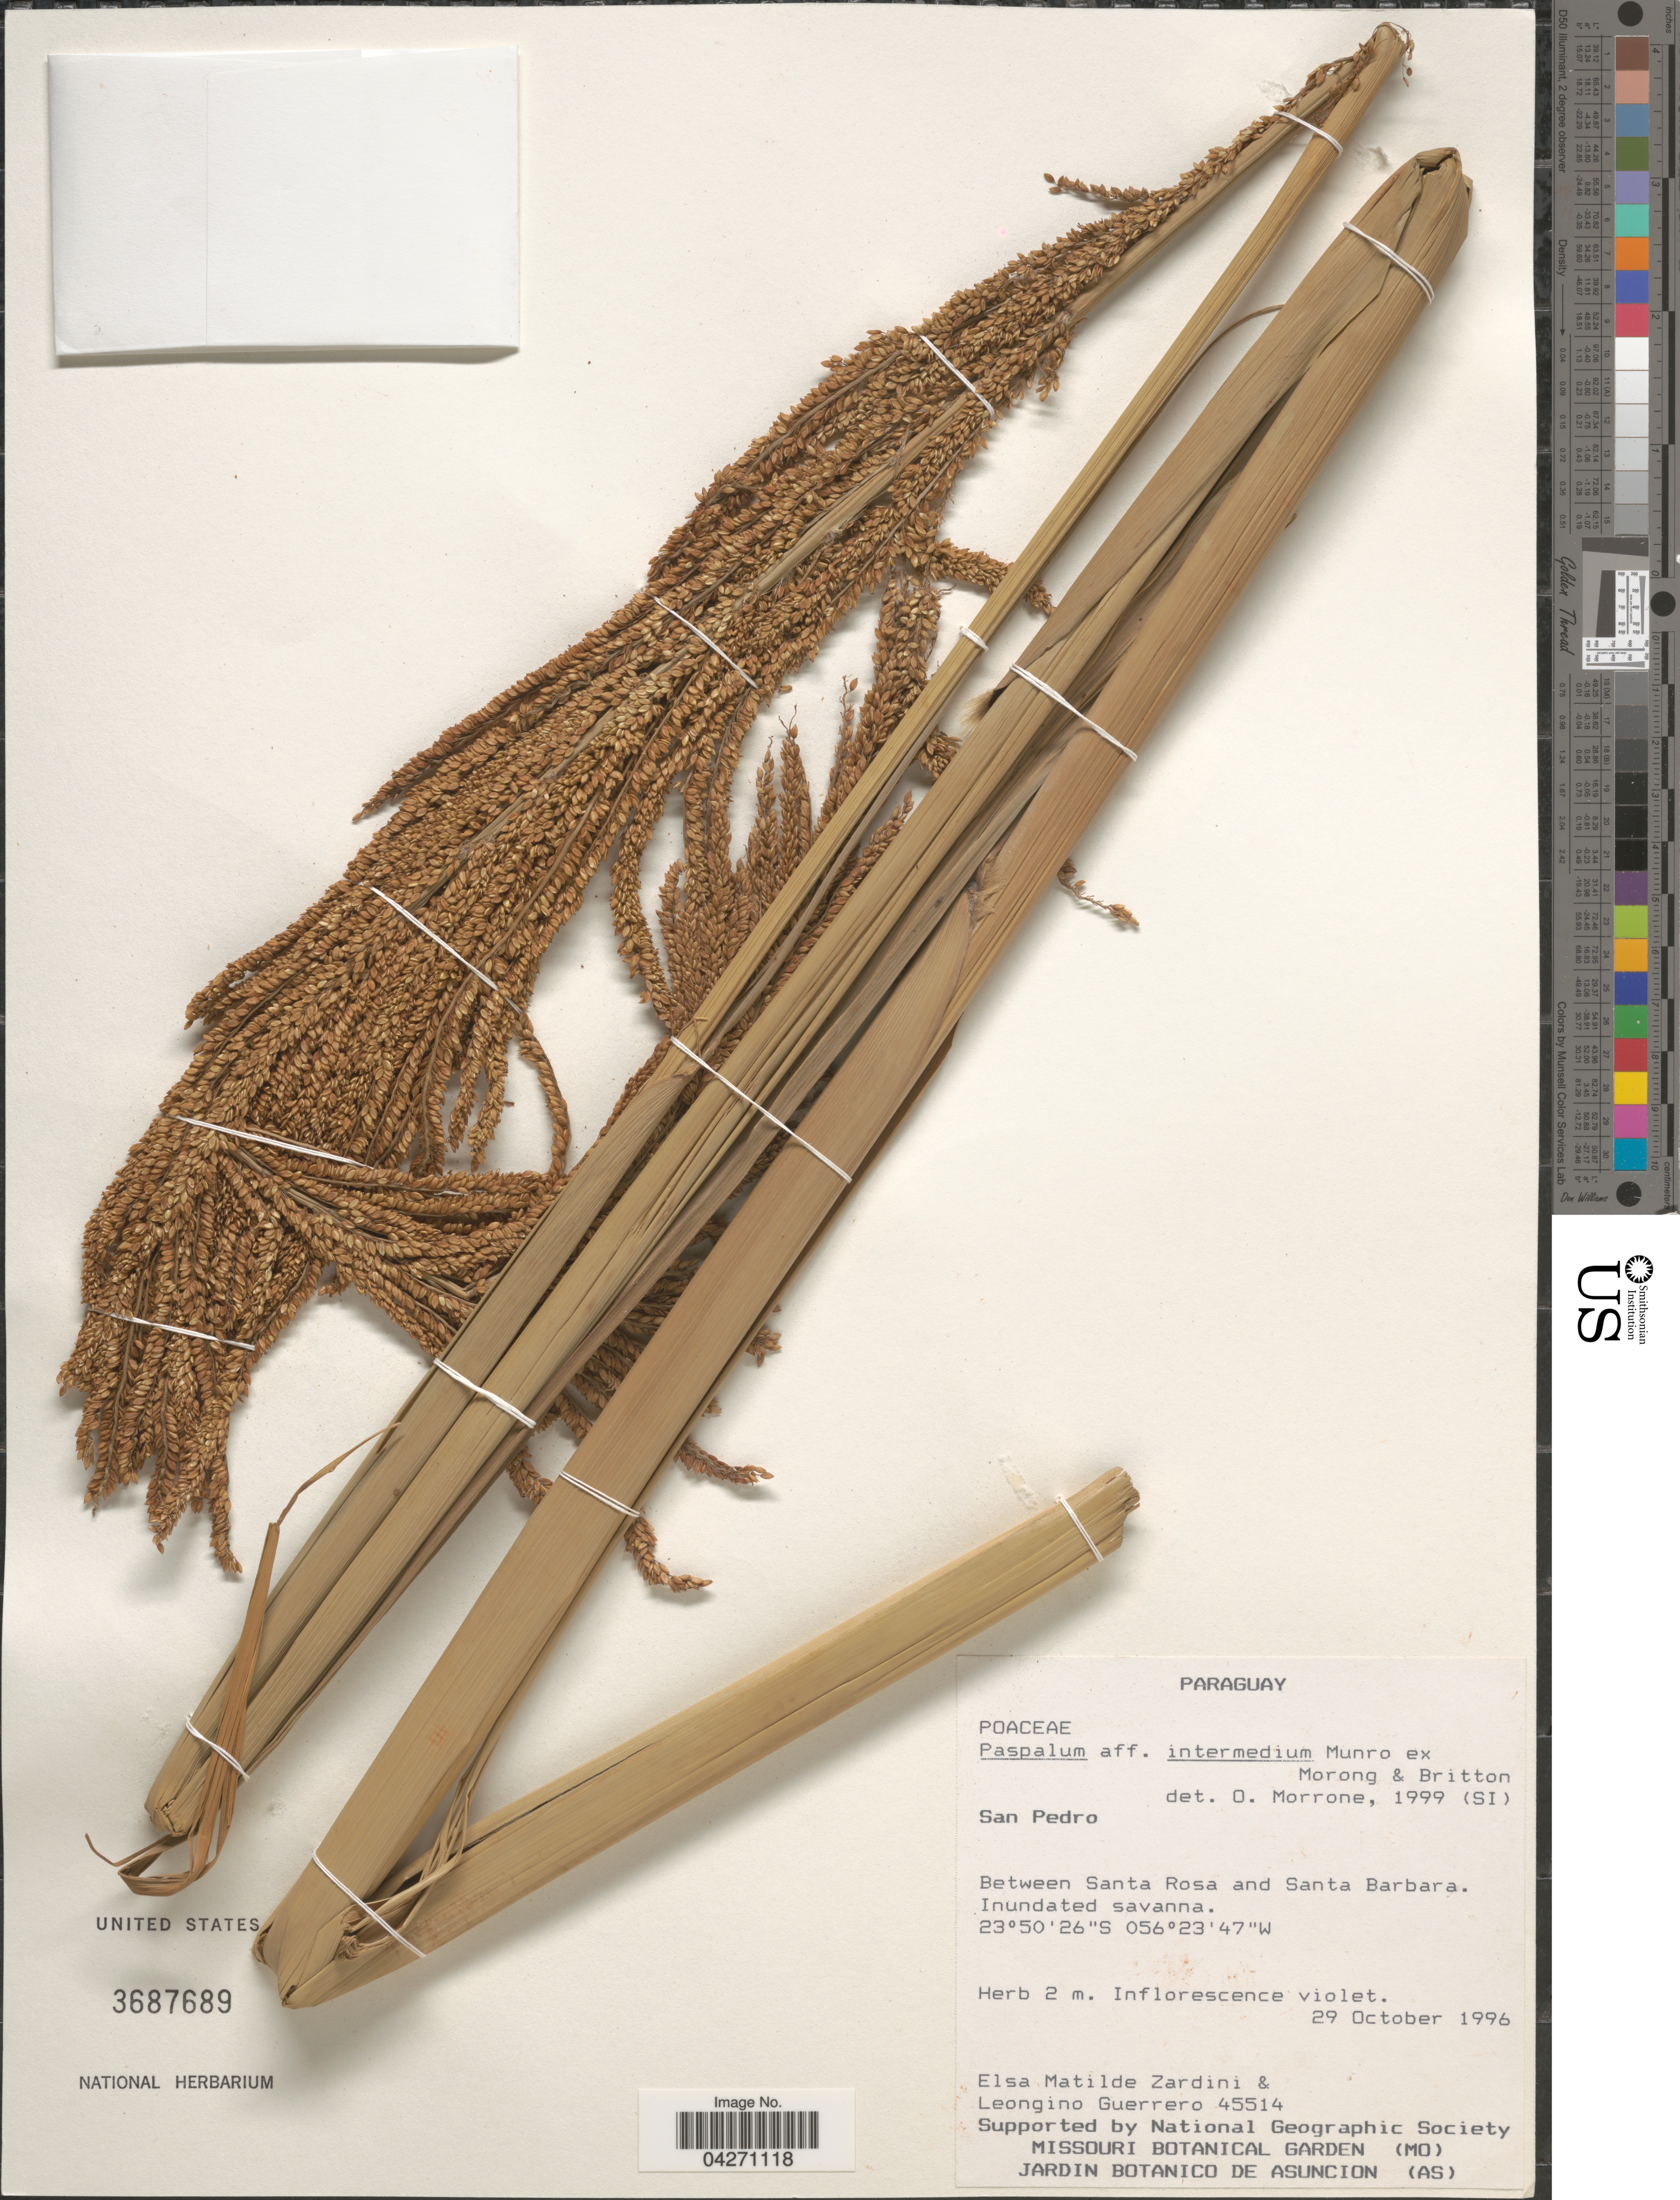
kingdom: Plantae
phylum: Tracheophyta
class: Liliopsida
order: Poales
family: Poaceae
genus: Paspalum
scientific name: Paspalum intermedium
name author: Munro ex Morong & Britton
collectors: E. M. Zardini & L. Guerrero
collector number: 45514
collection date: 1996-10-29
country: Paraguay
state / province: San Pedro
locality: San Pedro. Between Santa Rosa and Santa Barbara.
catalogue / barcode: US 3687689